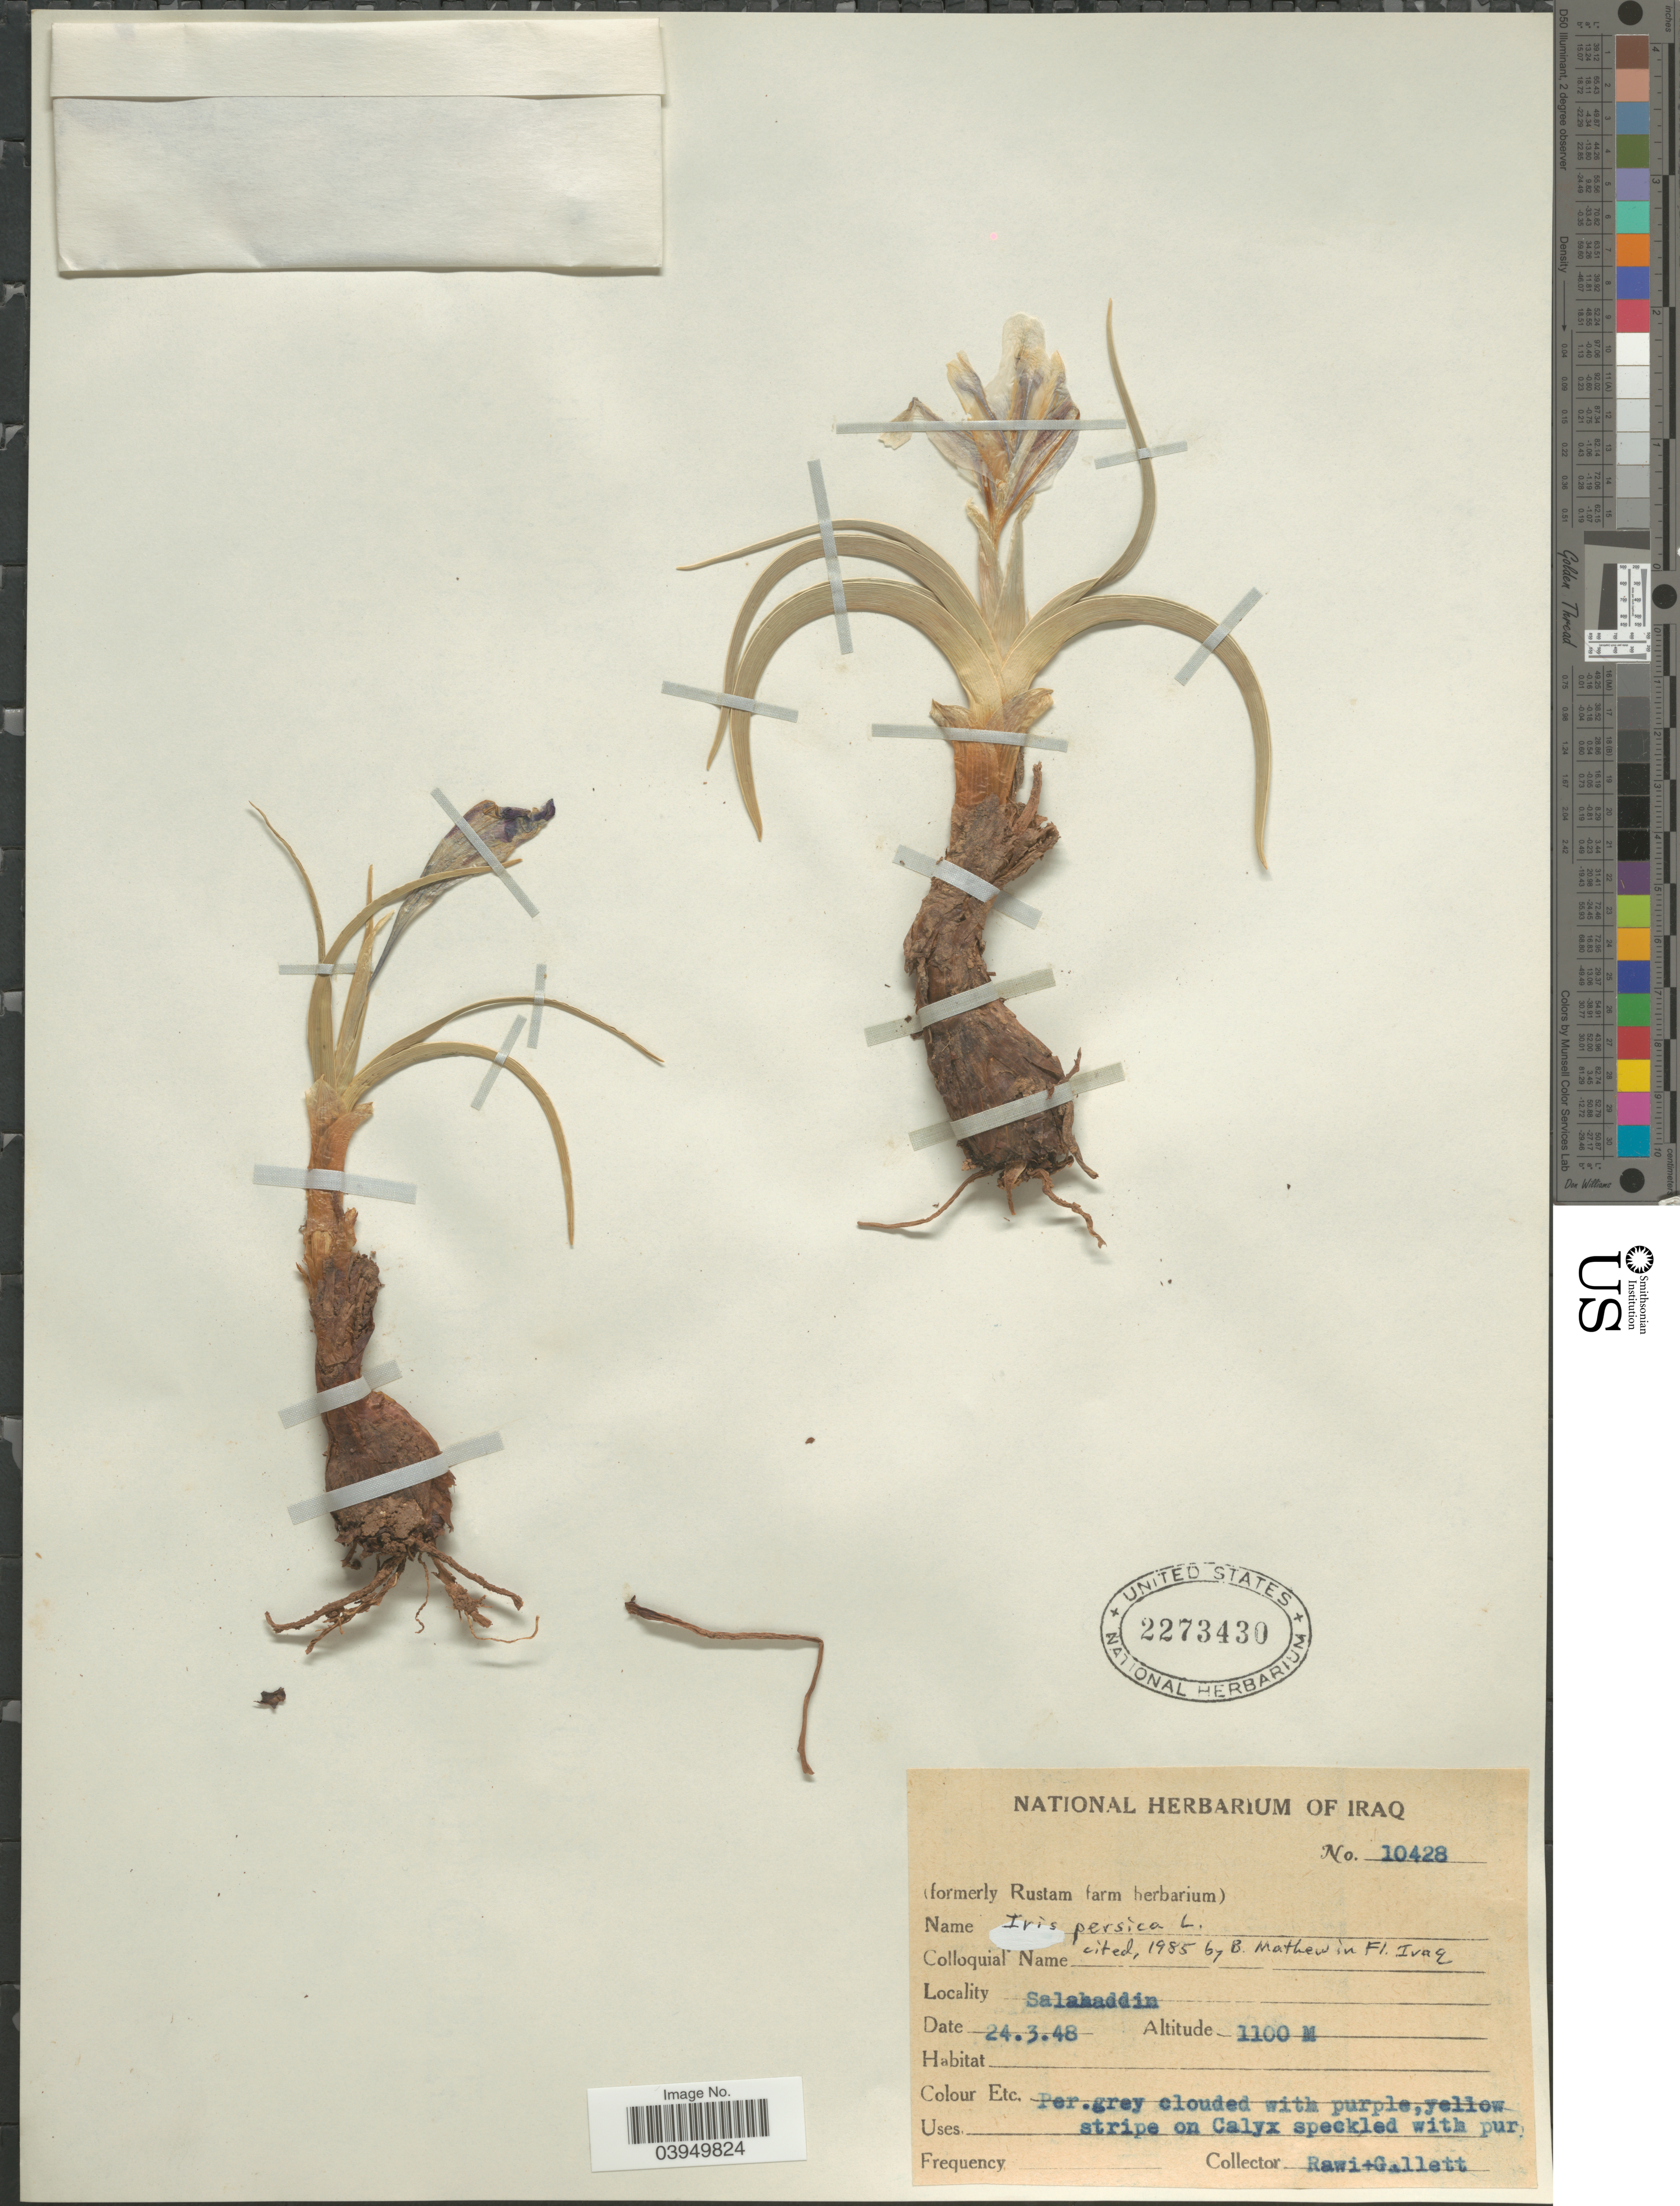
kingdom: Plantae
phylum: Tracheophyta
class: Liliopsida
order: Asparagales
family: Iridaceae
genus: Iris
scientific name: Iris persica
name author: L.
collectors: -. Rawi & Gillett, --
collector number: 10428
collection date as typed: Transcribed d/m/y: 24/3/48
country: Iraq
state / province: Salah ad Din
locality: Salahaddin.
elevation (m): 1100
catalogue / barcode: US 2273430